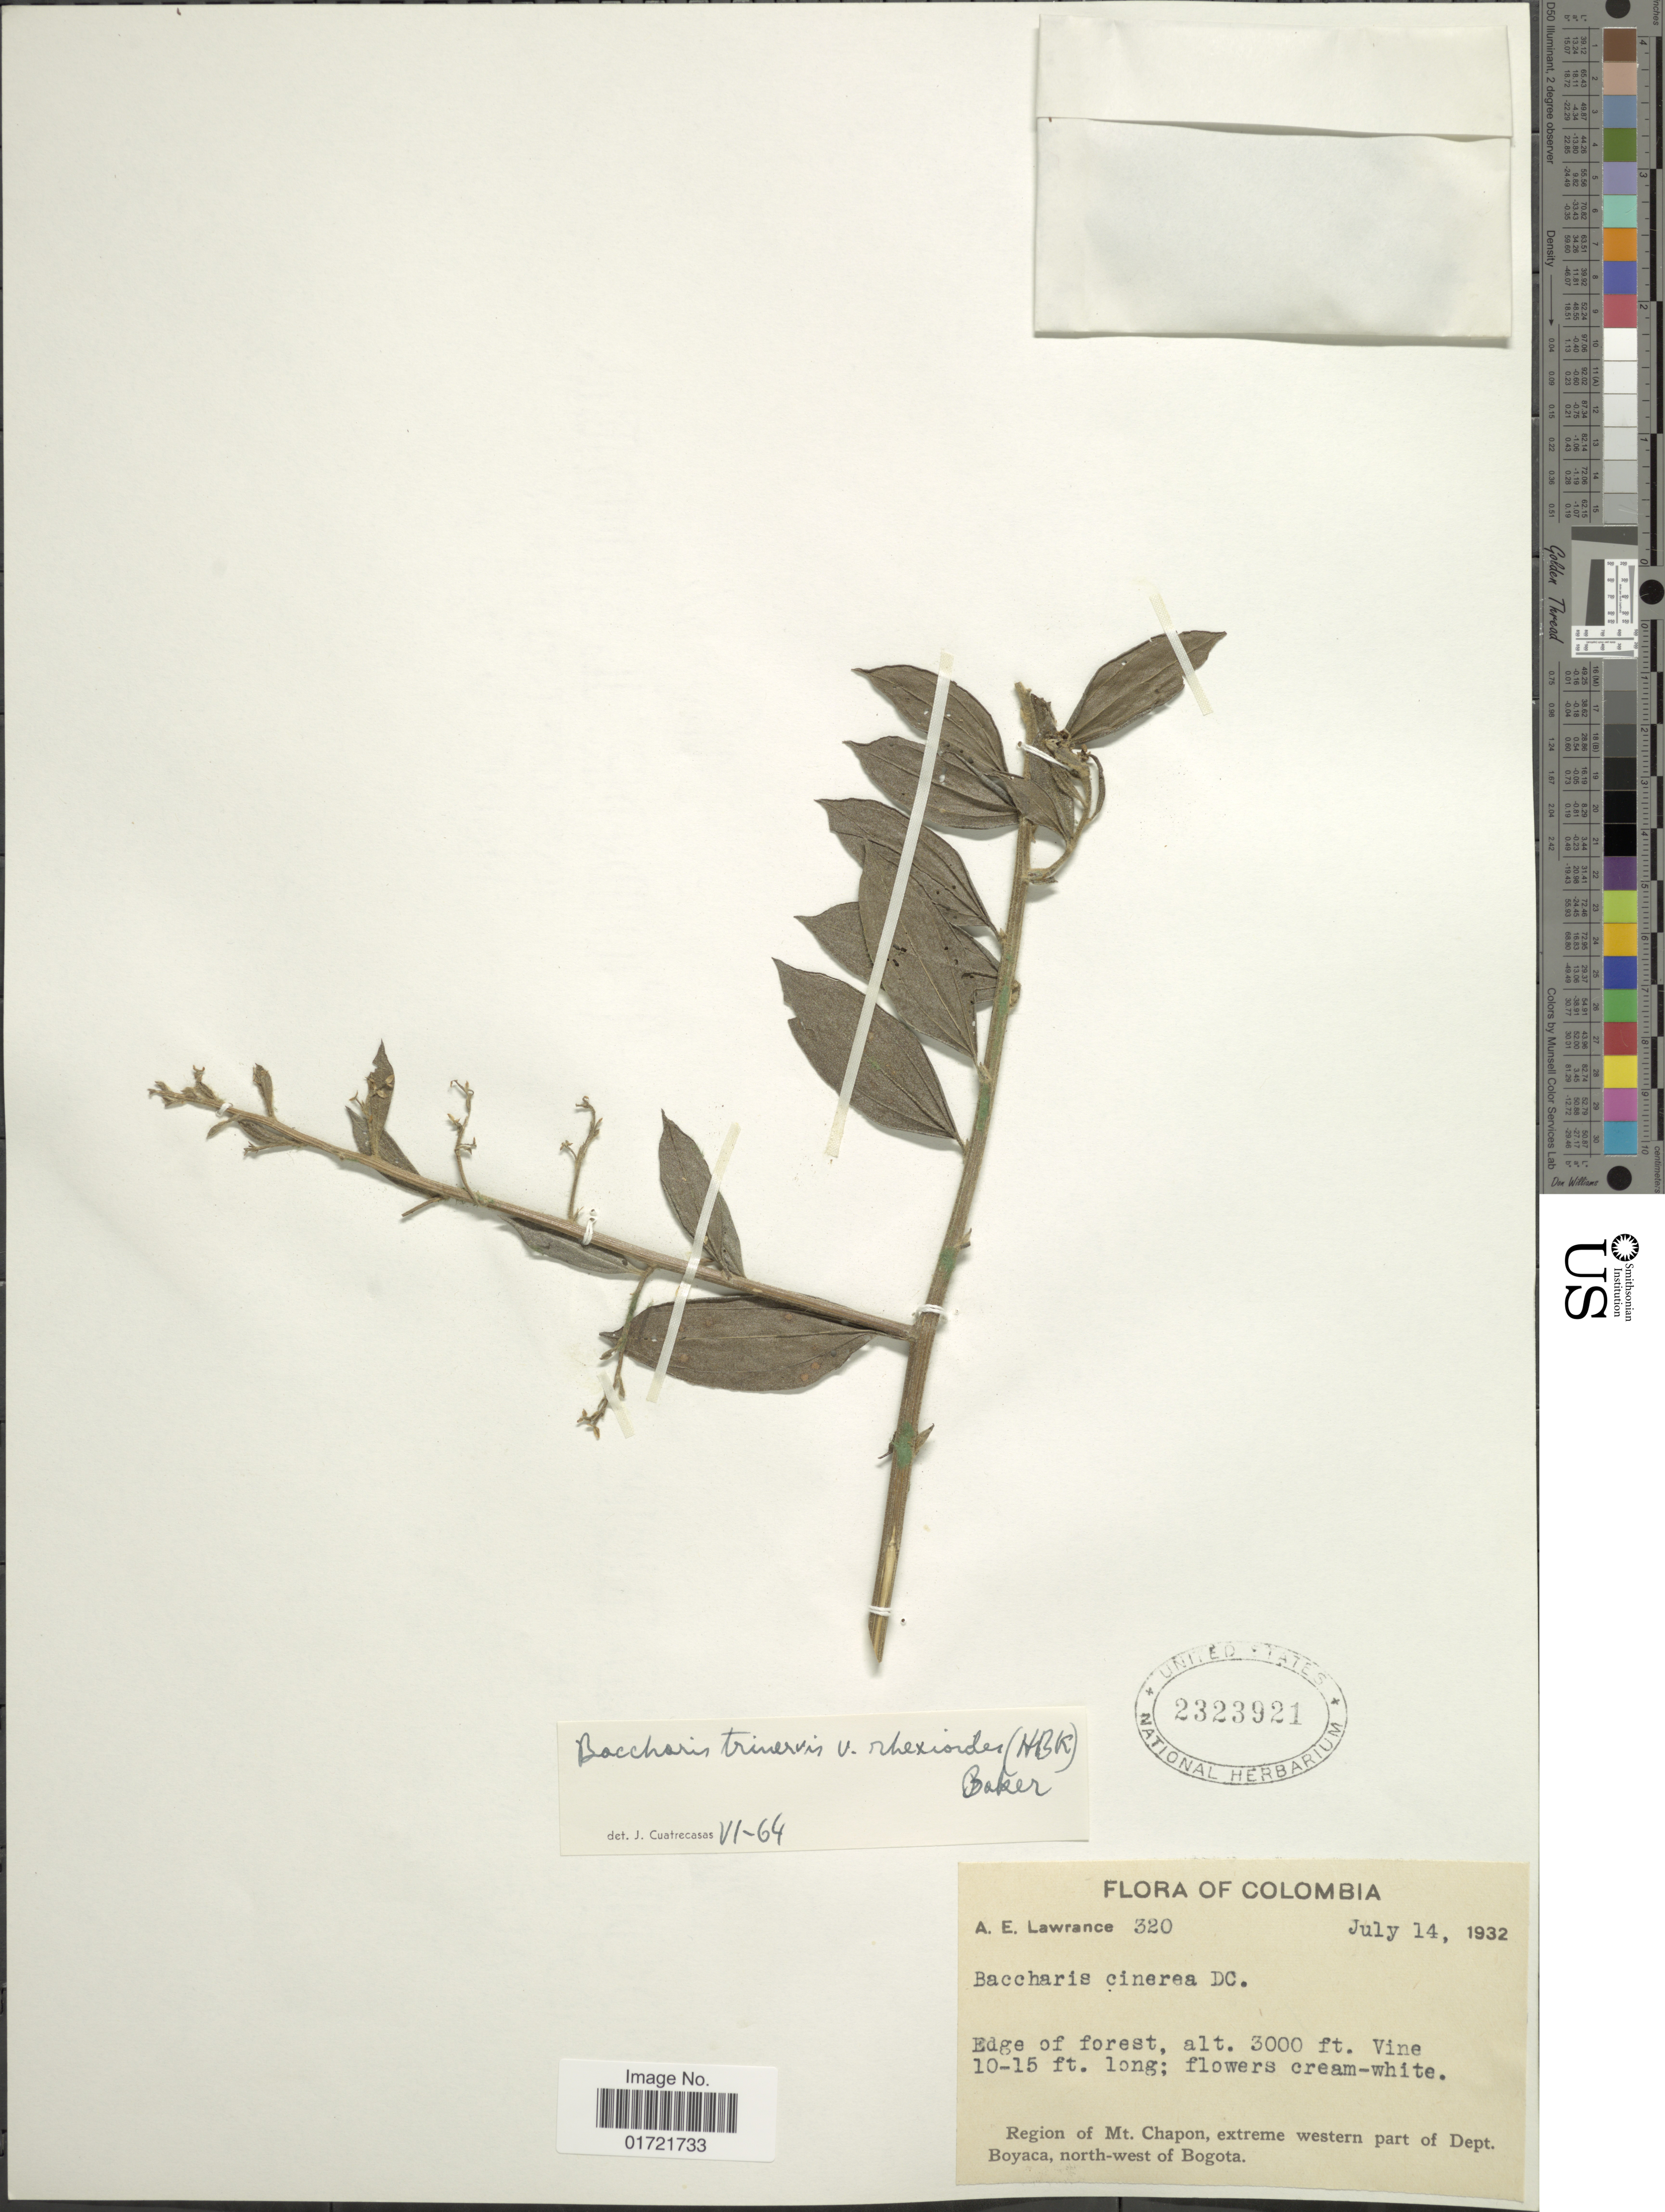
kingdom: Plantae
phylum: Tracheophyta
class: Magnoliopsida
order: Asterales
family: Asteraceae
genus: Baccharis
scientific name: Baccharis trinervis var. rhexioides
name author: (Kunth) Baker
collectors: A. Lawrance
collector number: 320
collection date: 1932-07-14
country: Colombia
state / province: Boyacá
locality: Edge of forest, Region of Mt. Chapon, extreme western part of Dept. Boyaca, north-west of Bogota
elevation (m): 914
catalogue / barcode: US 2323921